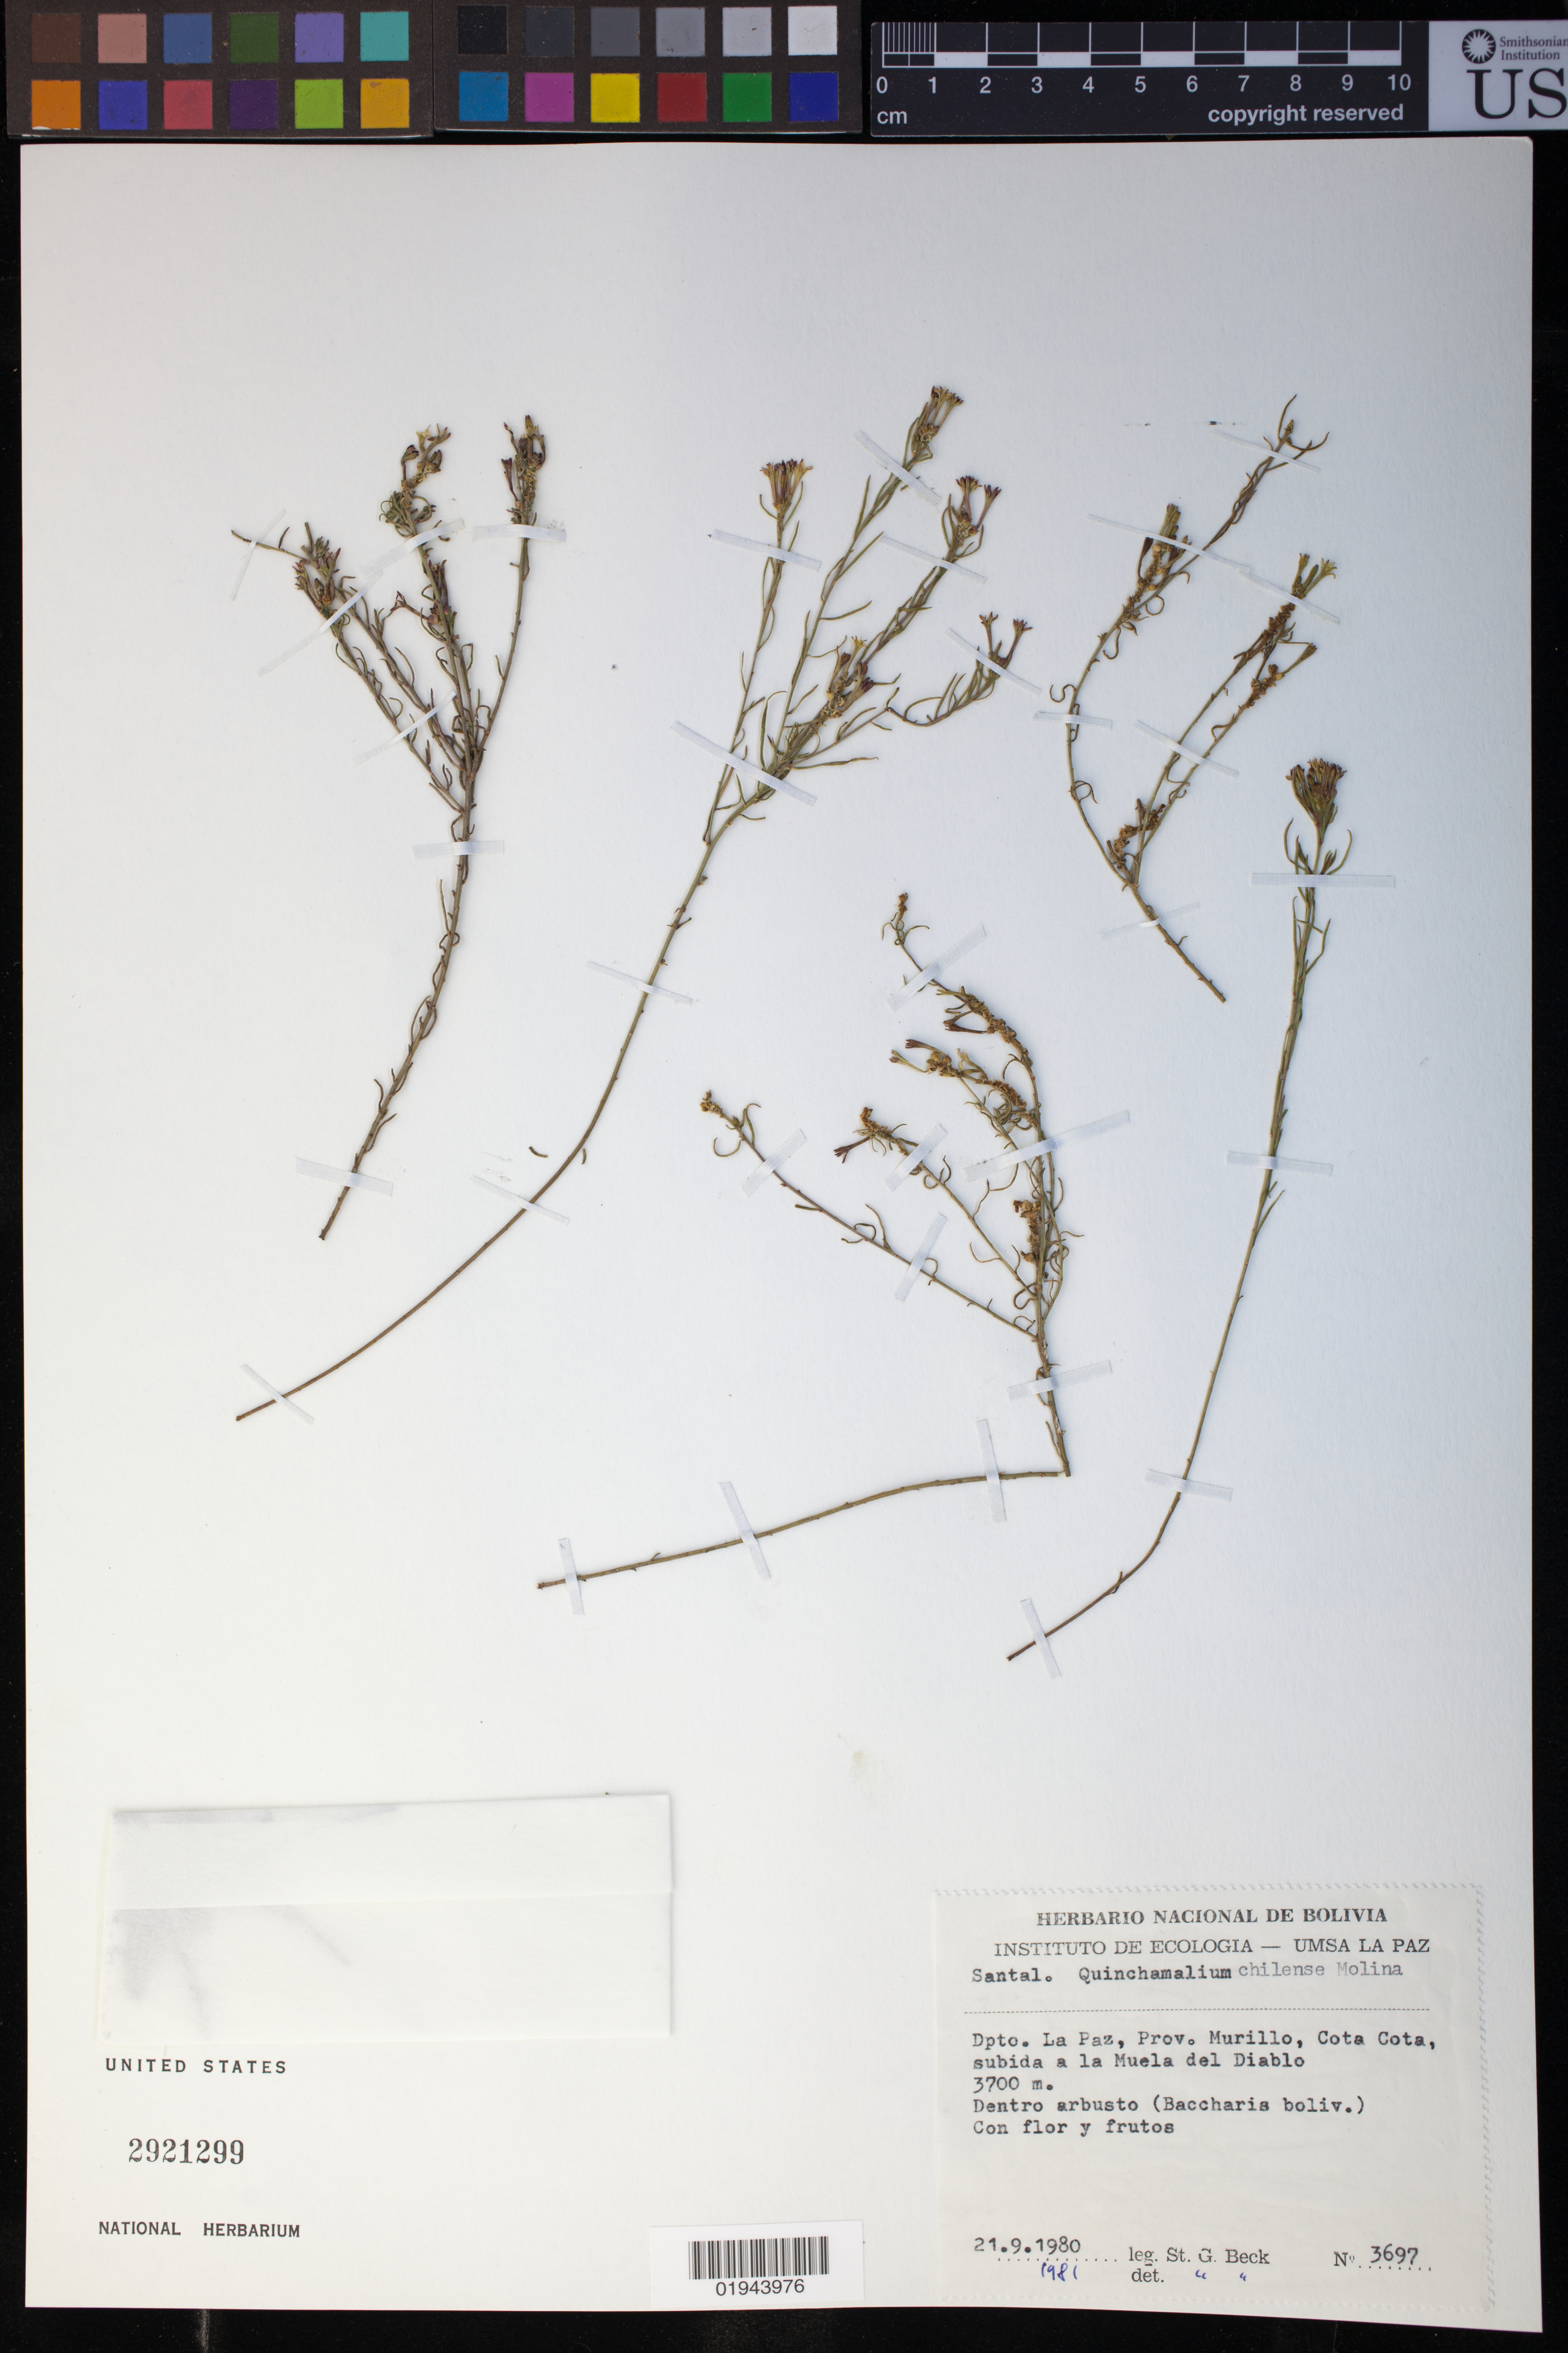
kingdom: Plantae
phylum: Tracheophyta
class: Magnoliopsida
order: Santalales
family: Schoepfiaceae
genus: Quinchamalium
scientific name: Quinchamalium chilense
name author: Molina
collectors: G. Beck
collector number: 3697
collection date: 1980-09-21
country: Bolivia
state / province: La Paz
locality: Prov. Murillo, Cota Cota, subida a la Muela del Diablo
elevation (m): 3700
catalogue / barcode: US 2921299